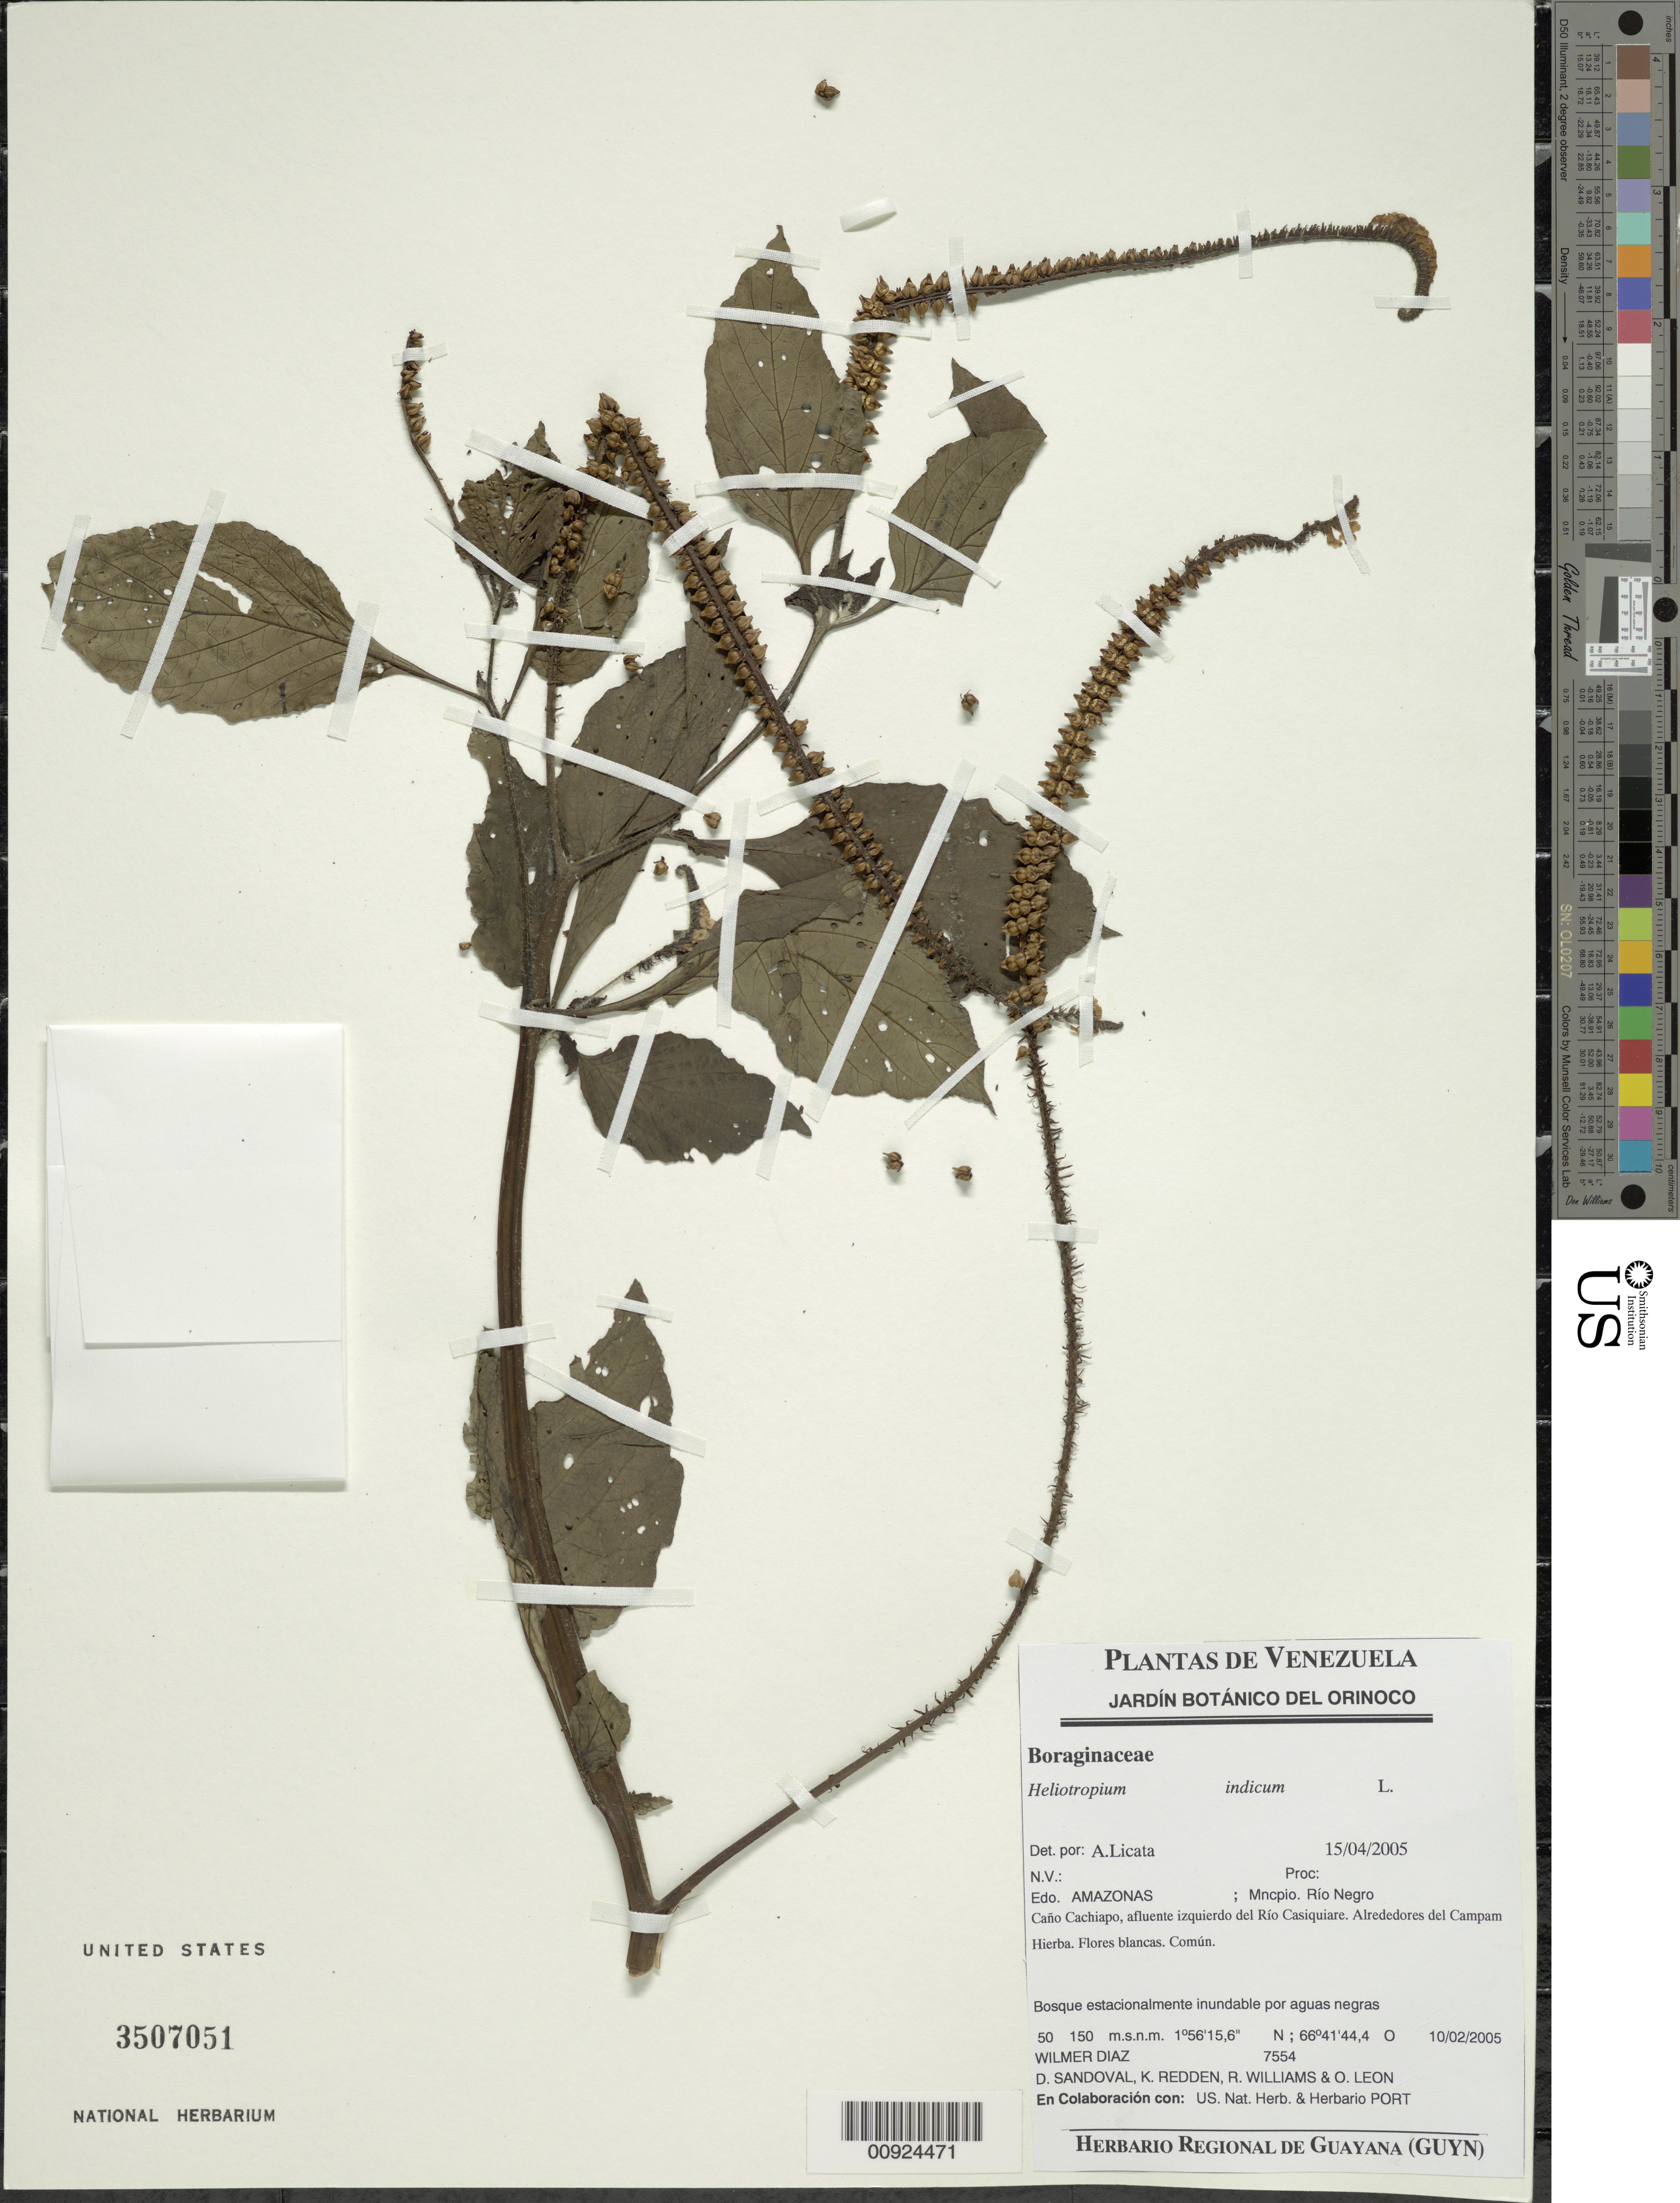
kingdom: Plantae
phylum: Tracheophyta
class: Magnoliopsida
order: Boraginales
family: Heliotropiaceae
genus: Heliotropium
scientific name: Heliotropium indicum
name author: L.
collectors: W. Díaz P., D. Sandoval, K. M. Redden, R. Williams & O. León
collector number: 7554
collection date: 2005-02-10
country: Venezuela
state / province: Amazonas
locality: Mcpio. Rio Negro, Caño Cachiapo, afluente izquierdo del Río Casiquiare, Alrededores del Campam.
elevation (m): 50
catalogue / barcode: US 3507051